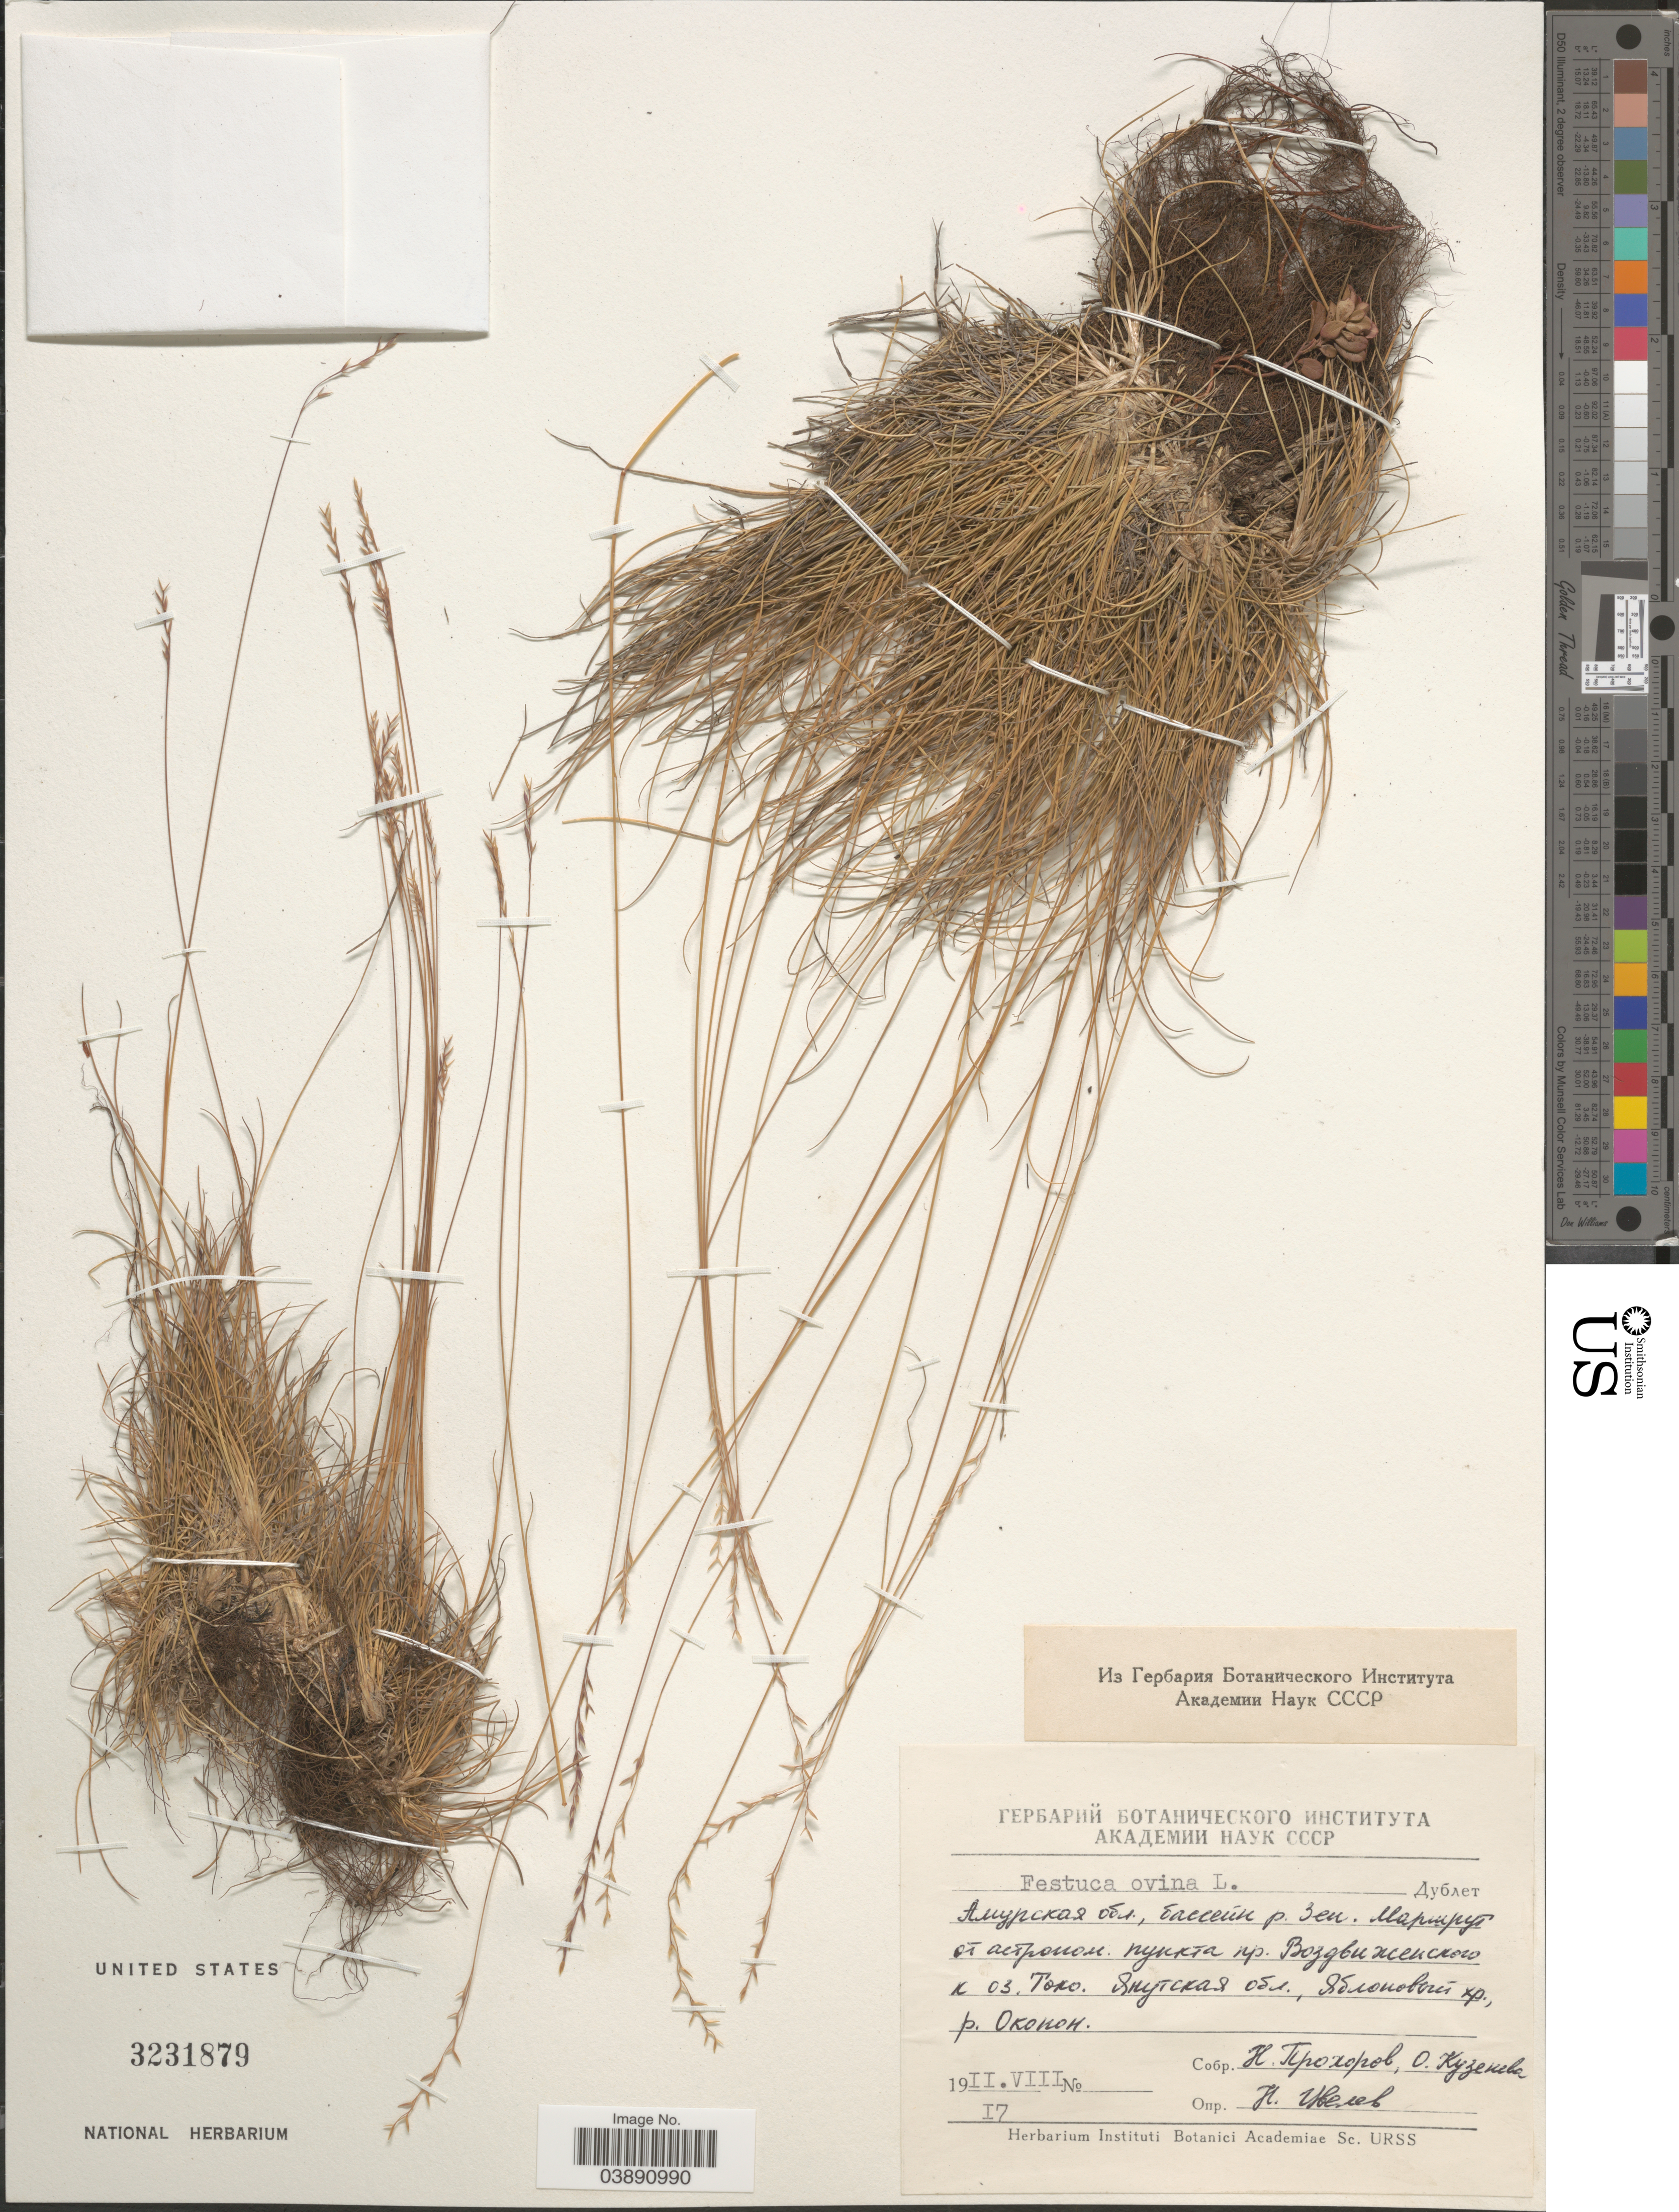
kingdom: Plantae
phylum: Tracheophyta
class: Liliopsida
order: Poales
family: Poaceae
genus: Festuca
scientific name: Festuca ovina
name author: L.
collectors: N. Prokhorov & O. I. Kuzeneva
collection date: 1911-08-17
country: Russian Federation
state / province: Amur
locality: Basin of river Zeya, river Okonon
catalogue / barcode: US 3231879